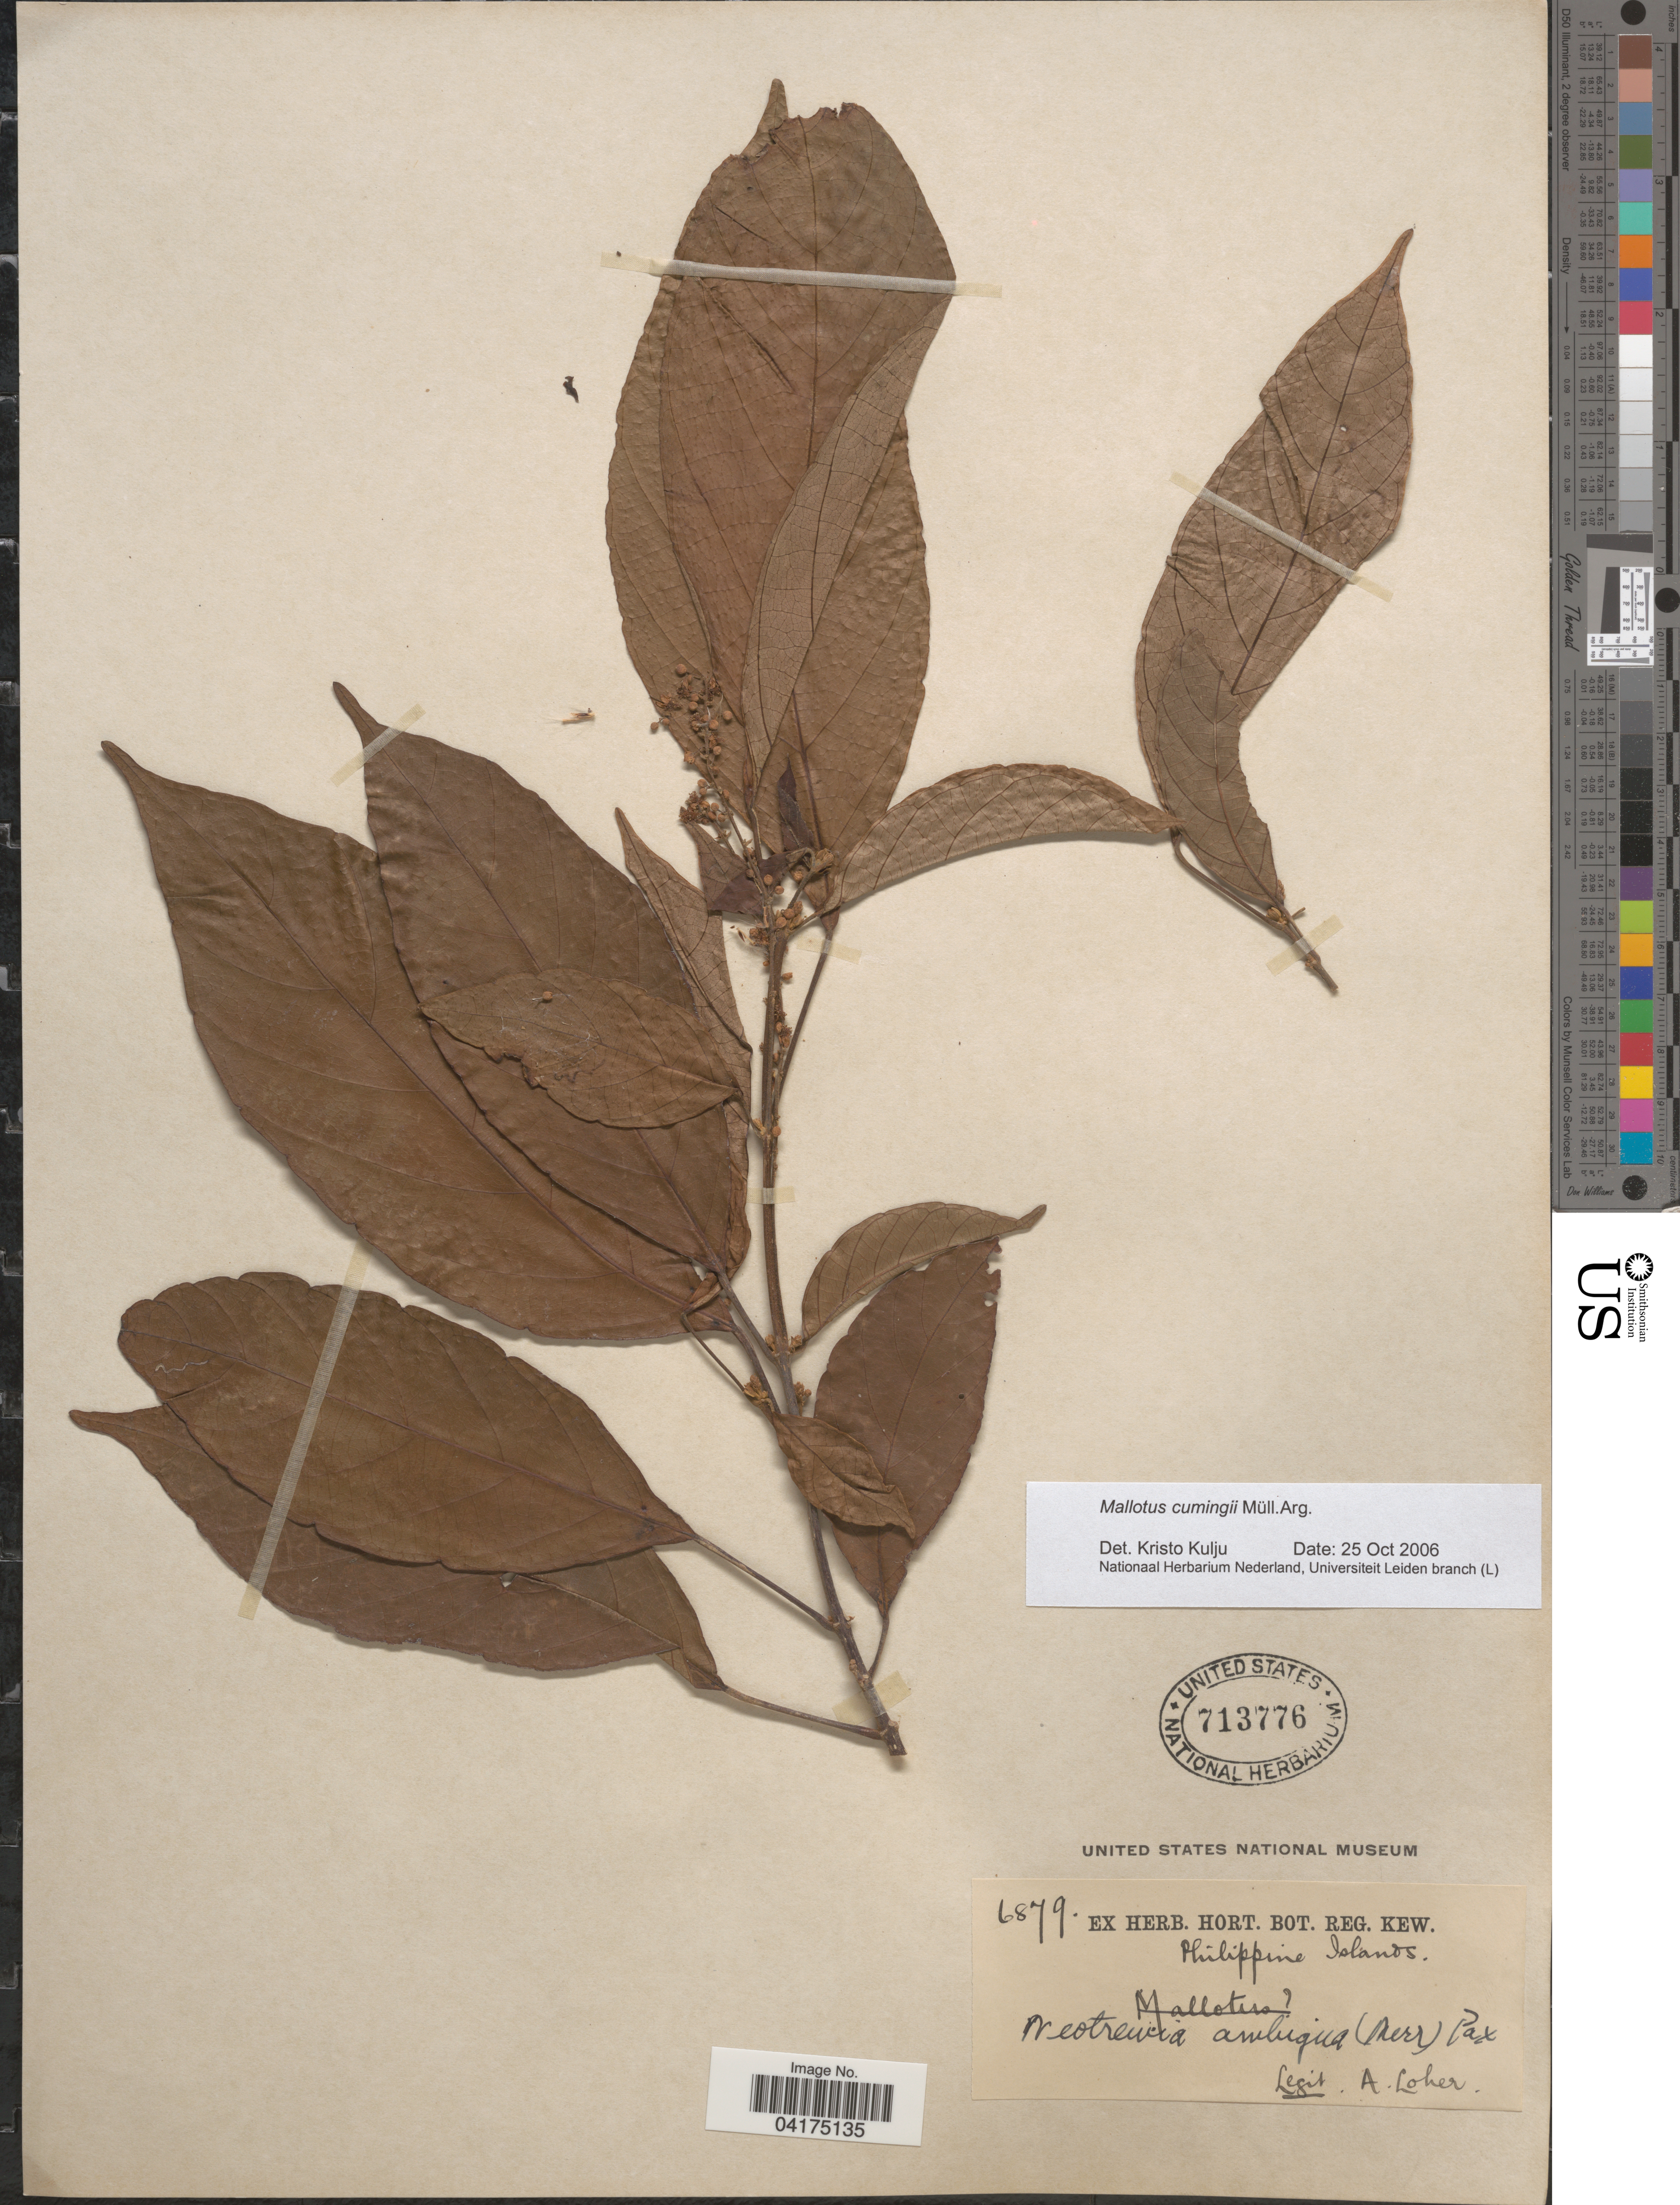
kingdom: Plantae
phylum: Tracheophyta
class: Magnoliopsida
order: Malpighiales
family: Euphorbiaceae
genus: Mallotus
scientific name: Mallotus cumingii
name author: Müll. Arg.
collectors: A. Loher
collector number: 6879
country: Philippines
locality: Philippine Islands.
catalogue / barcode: US 713776